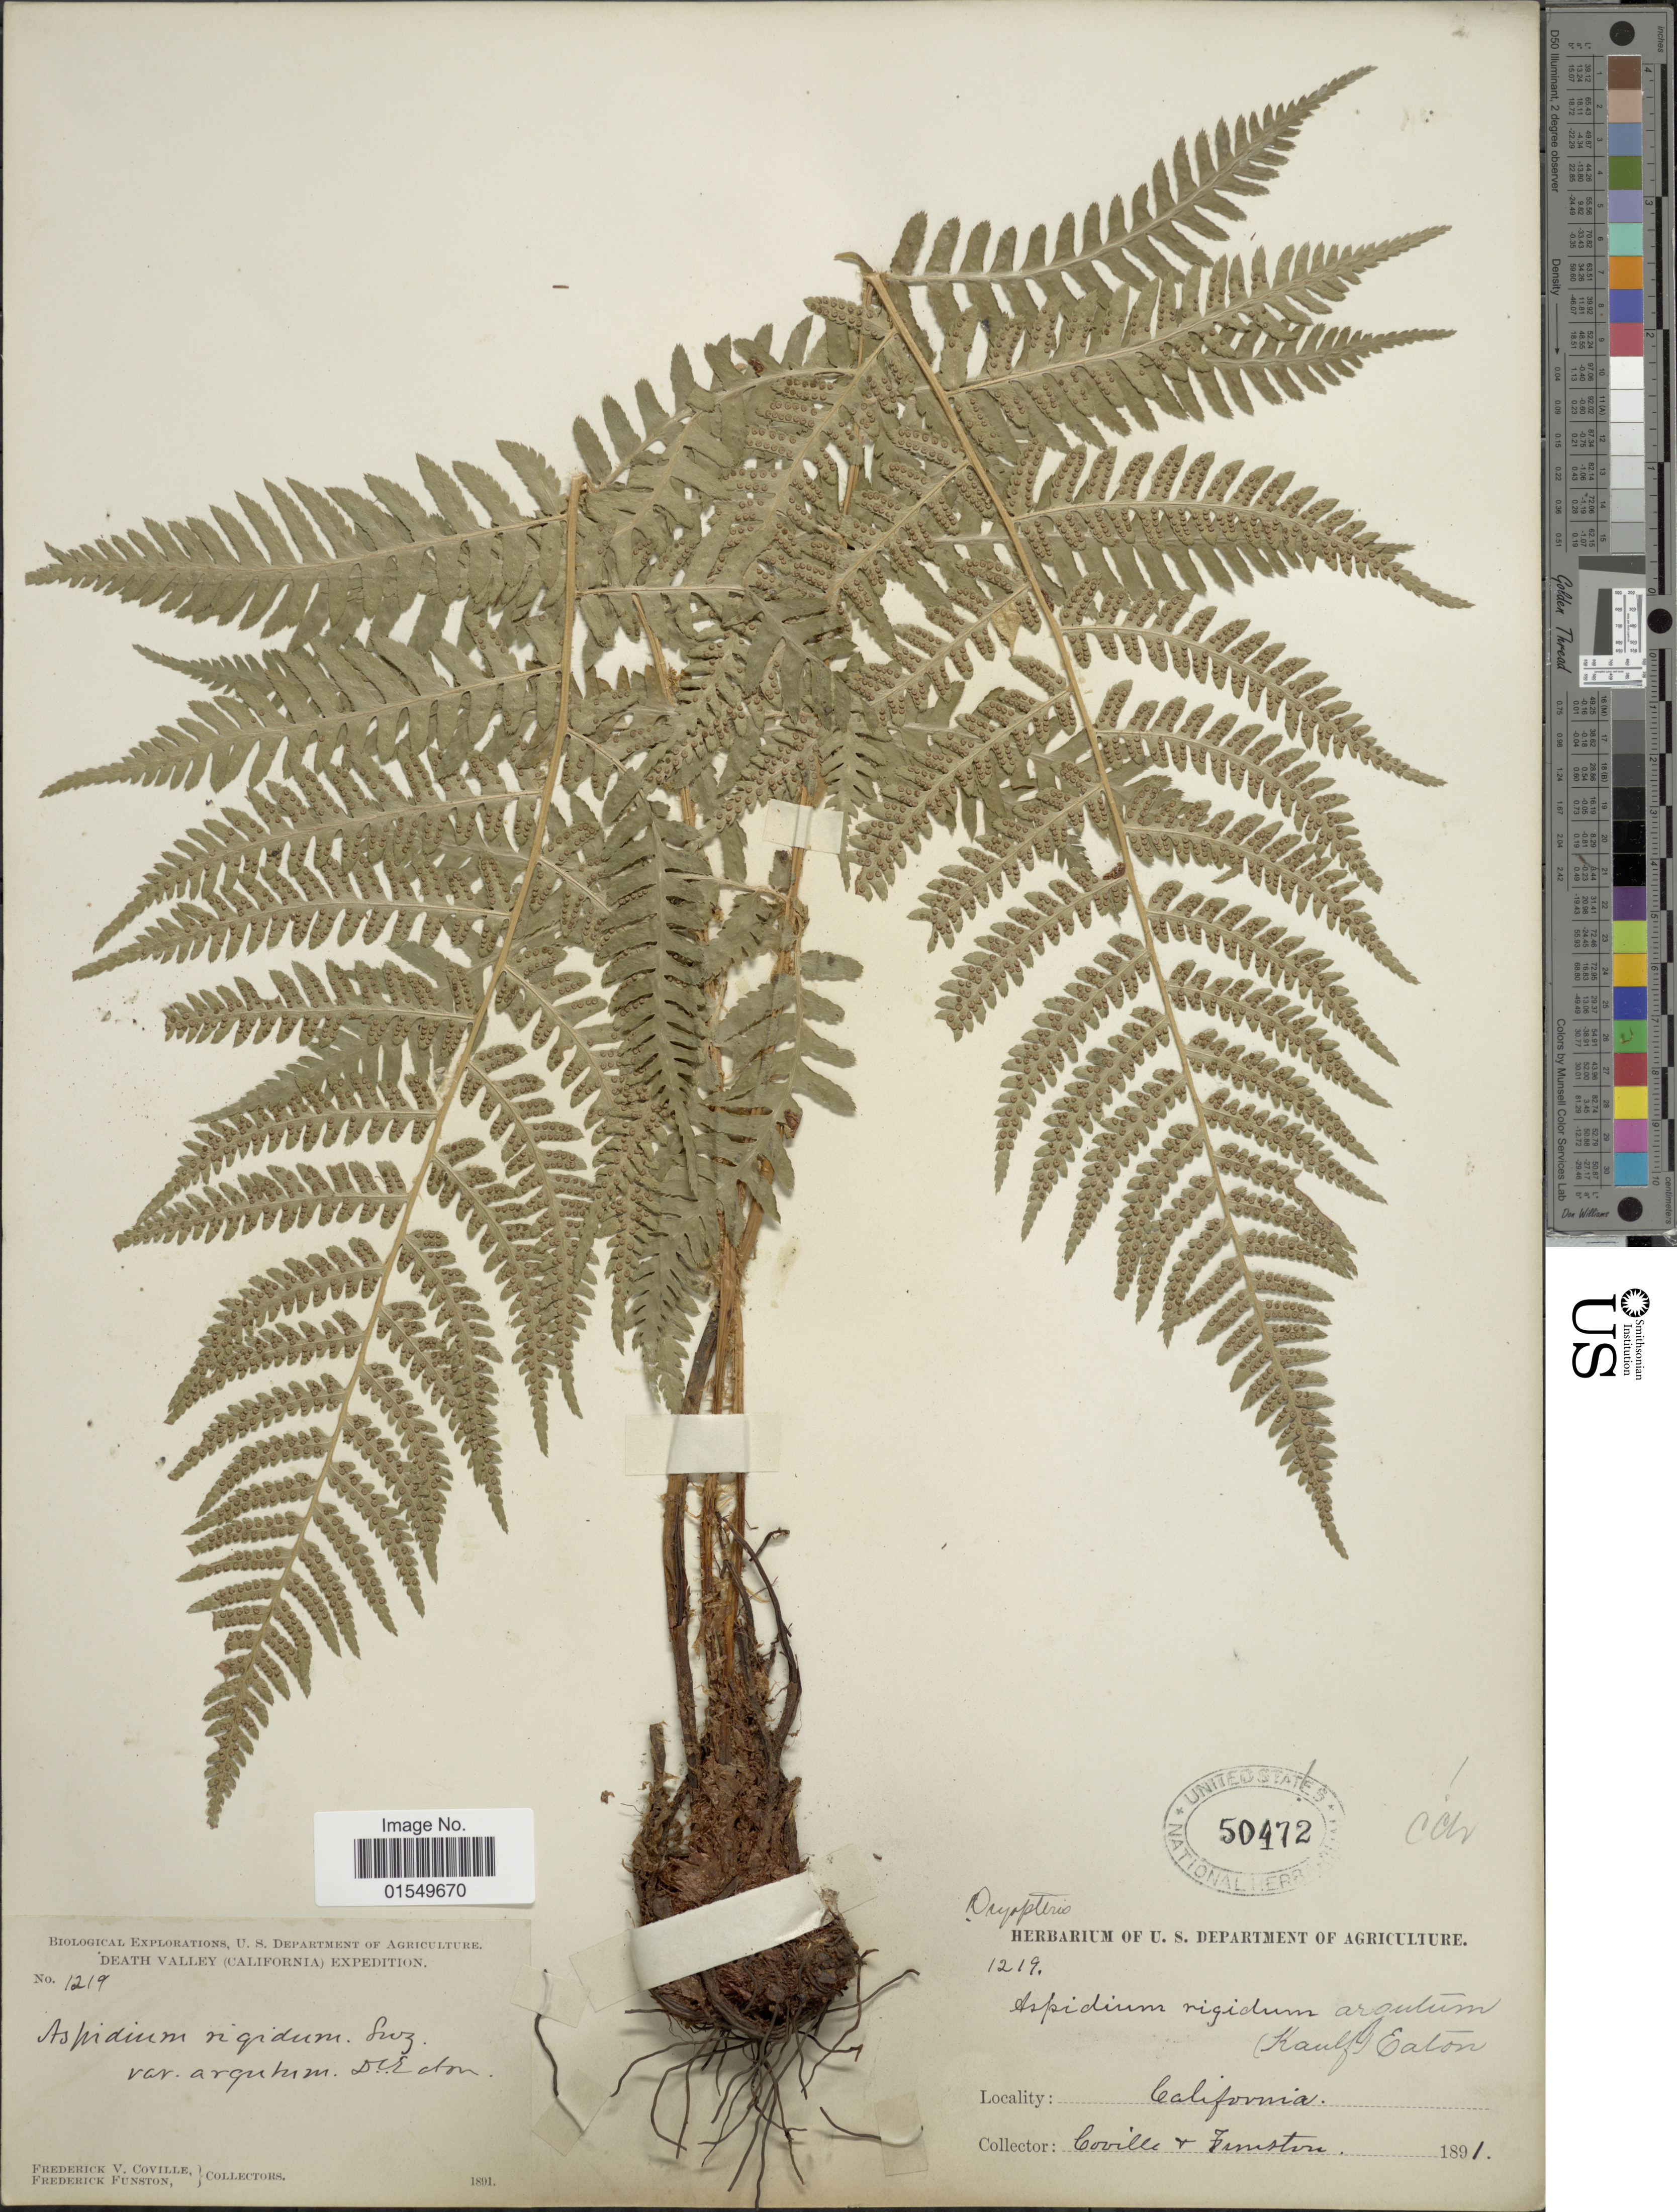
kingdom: Plantae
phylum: Tracheophyta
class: Polypodiopsida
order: Polypodiales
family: Dryopteridaceae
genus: Dryopteris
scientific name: Dryopteris arguta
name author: (Kaulf.) Maxon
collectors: F. V. Coville & F. Funston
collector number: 1219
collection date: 1891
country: United States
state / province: California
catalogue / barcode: US 50472